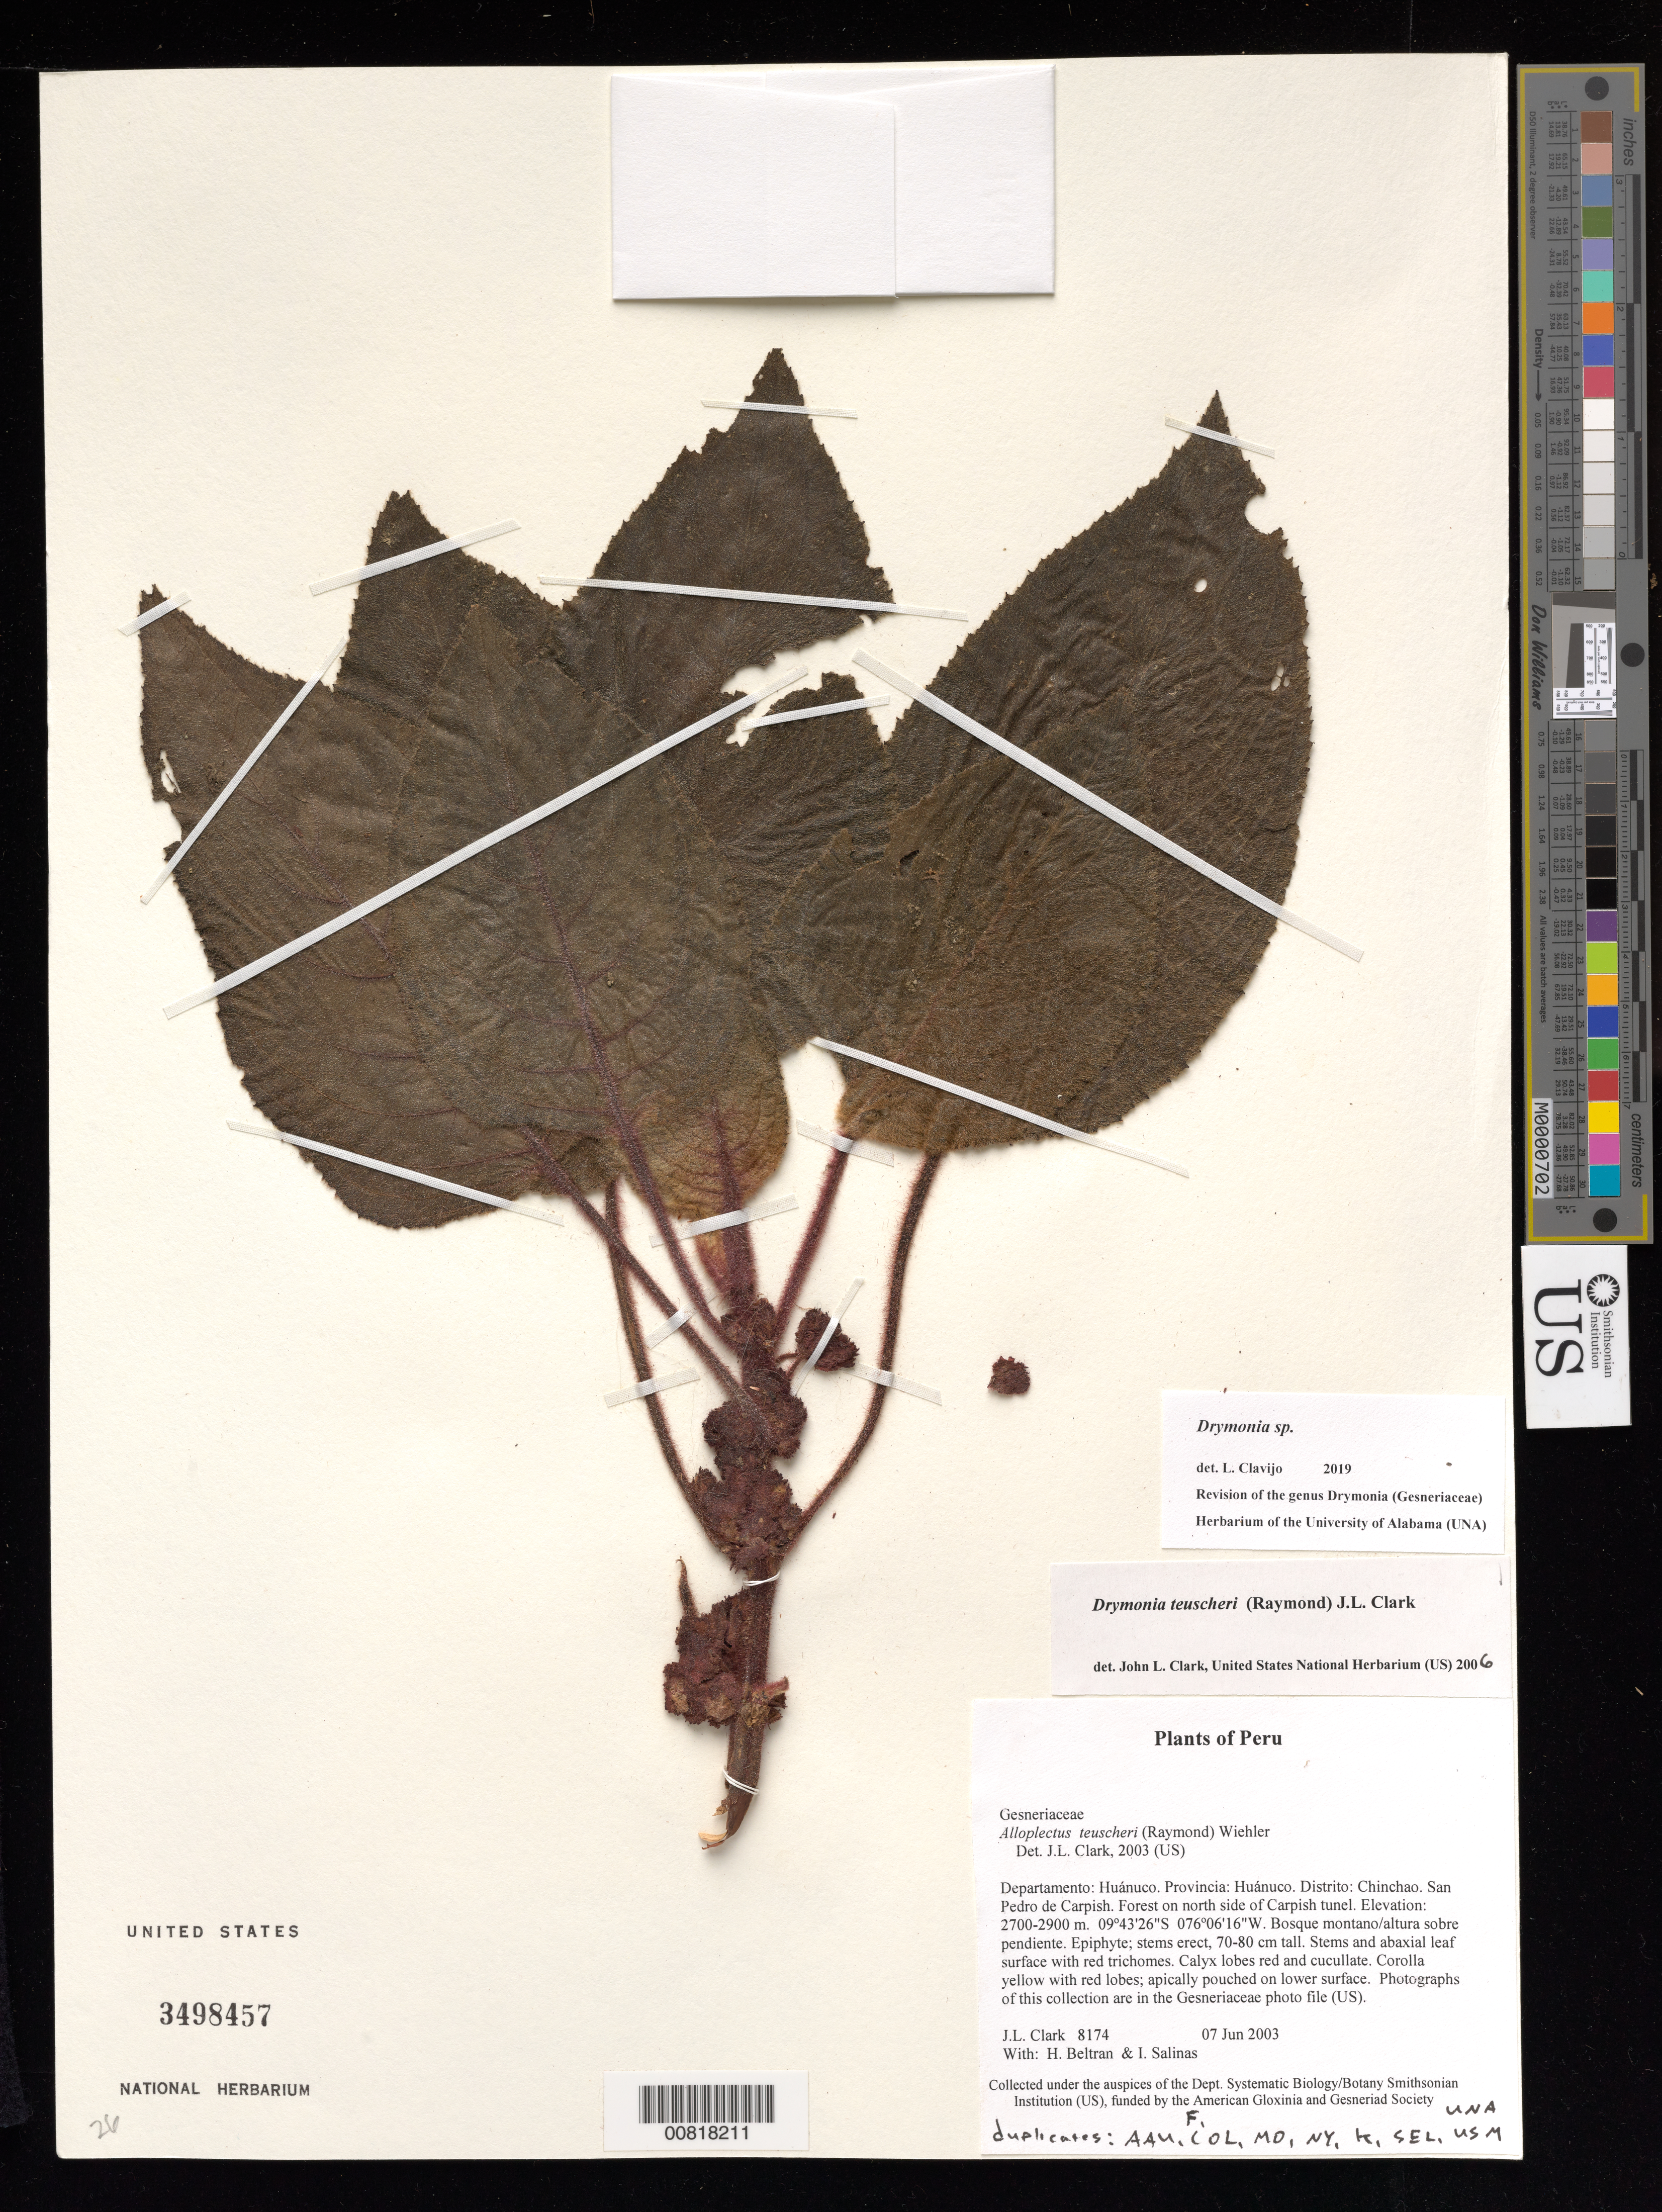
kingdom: Plantae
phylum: Tracheophyta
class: Magnoliopsida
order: Lamiales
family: Gesneriaceae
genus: Drymonia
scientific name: Drymonia teuscheri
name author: (Raymond) J.L. Clark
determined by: Clark, J. L., (SEL), The Marie Selby Botanical Garden (UNITED STATES)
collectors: J. L. Clark, H. Beltran & I. Salinas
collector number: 8174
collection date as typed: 07 Jun 2003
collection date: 2003-06-07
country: Peru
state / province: Huánuco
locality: Huánuco. Distrito: Chinchao. San Pedro de Carpish. Forest on north side of Carpish tunel.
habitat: Bosque montano/altura sobre pendiente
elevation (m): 2700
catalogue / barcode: US 3498457